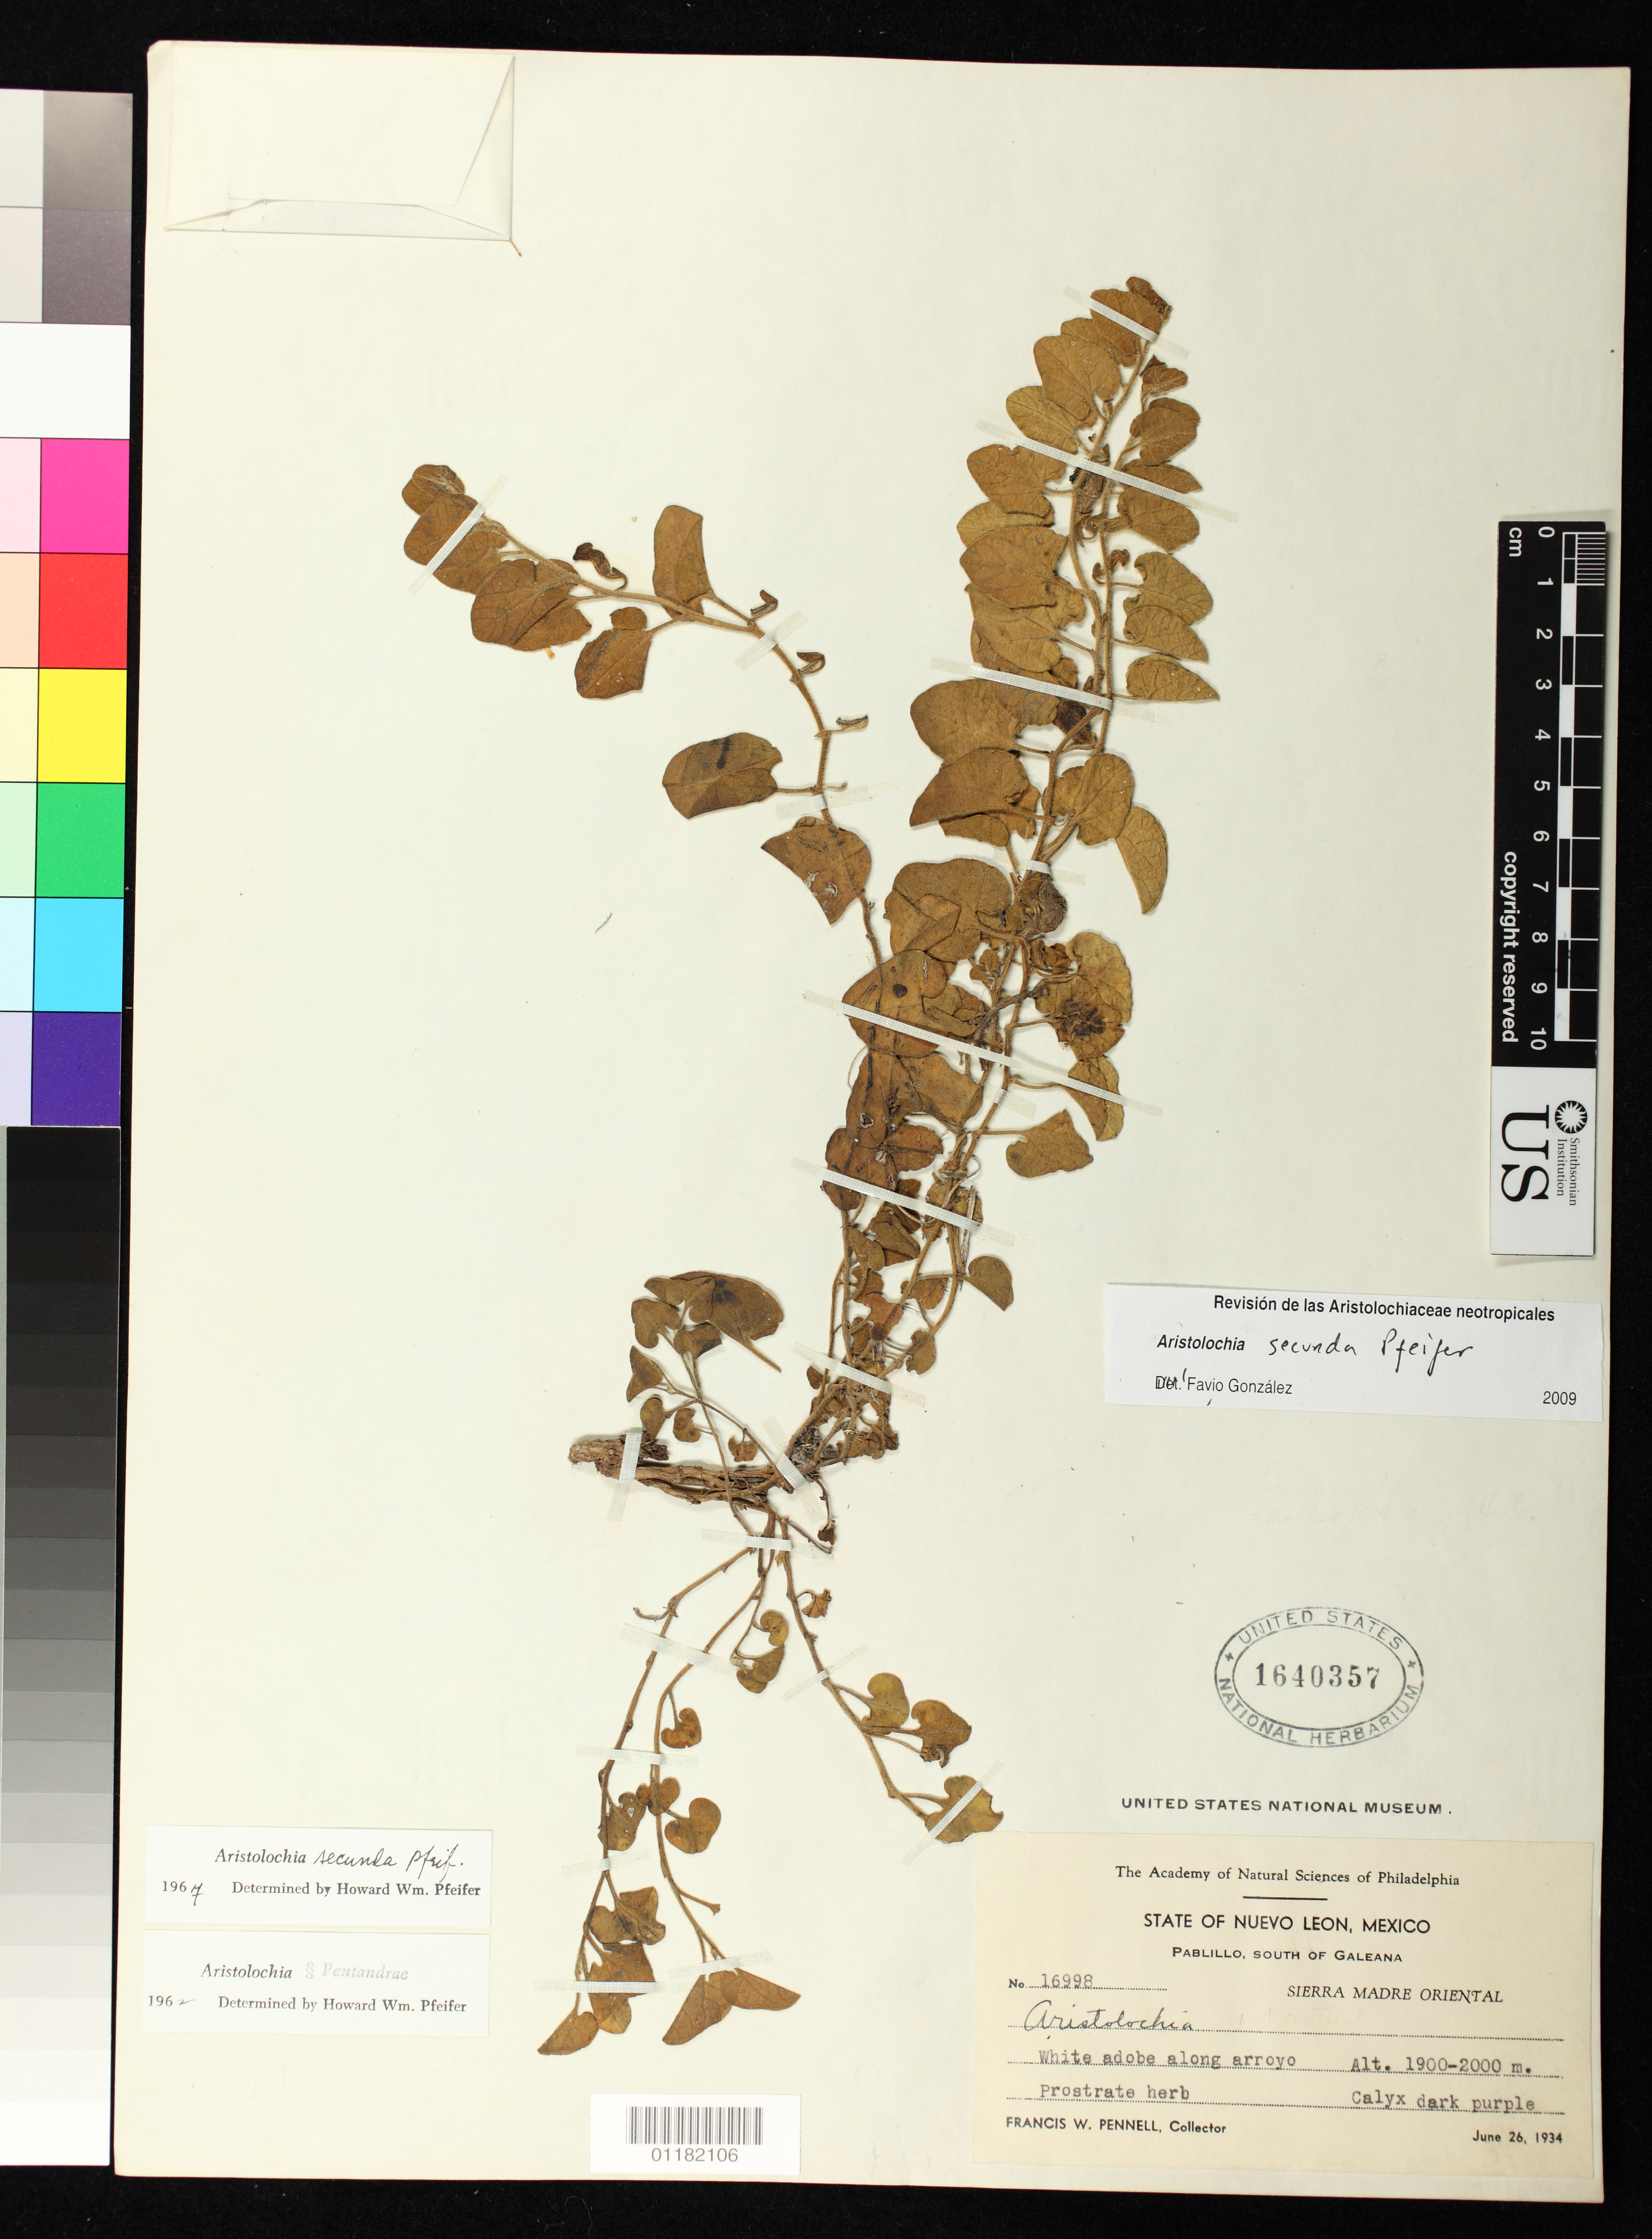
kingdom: Plantae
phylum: Tracheophyta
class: Magnoliopsida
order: Piperales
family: Aristolochiaceae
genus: Aristolochia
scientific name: Aristolochia sinaloae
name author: Brandegee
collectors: F. W. Pennell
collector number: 16998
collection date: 1934-06-26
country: Mexico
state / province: Nuevo Leon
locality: Pablillo. South of Galeana Sierra Madre Oriental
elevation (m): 1900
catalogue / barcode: US 1640357